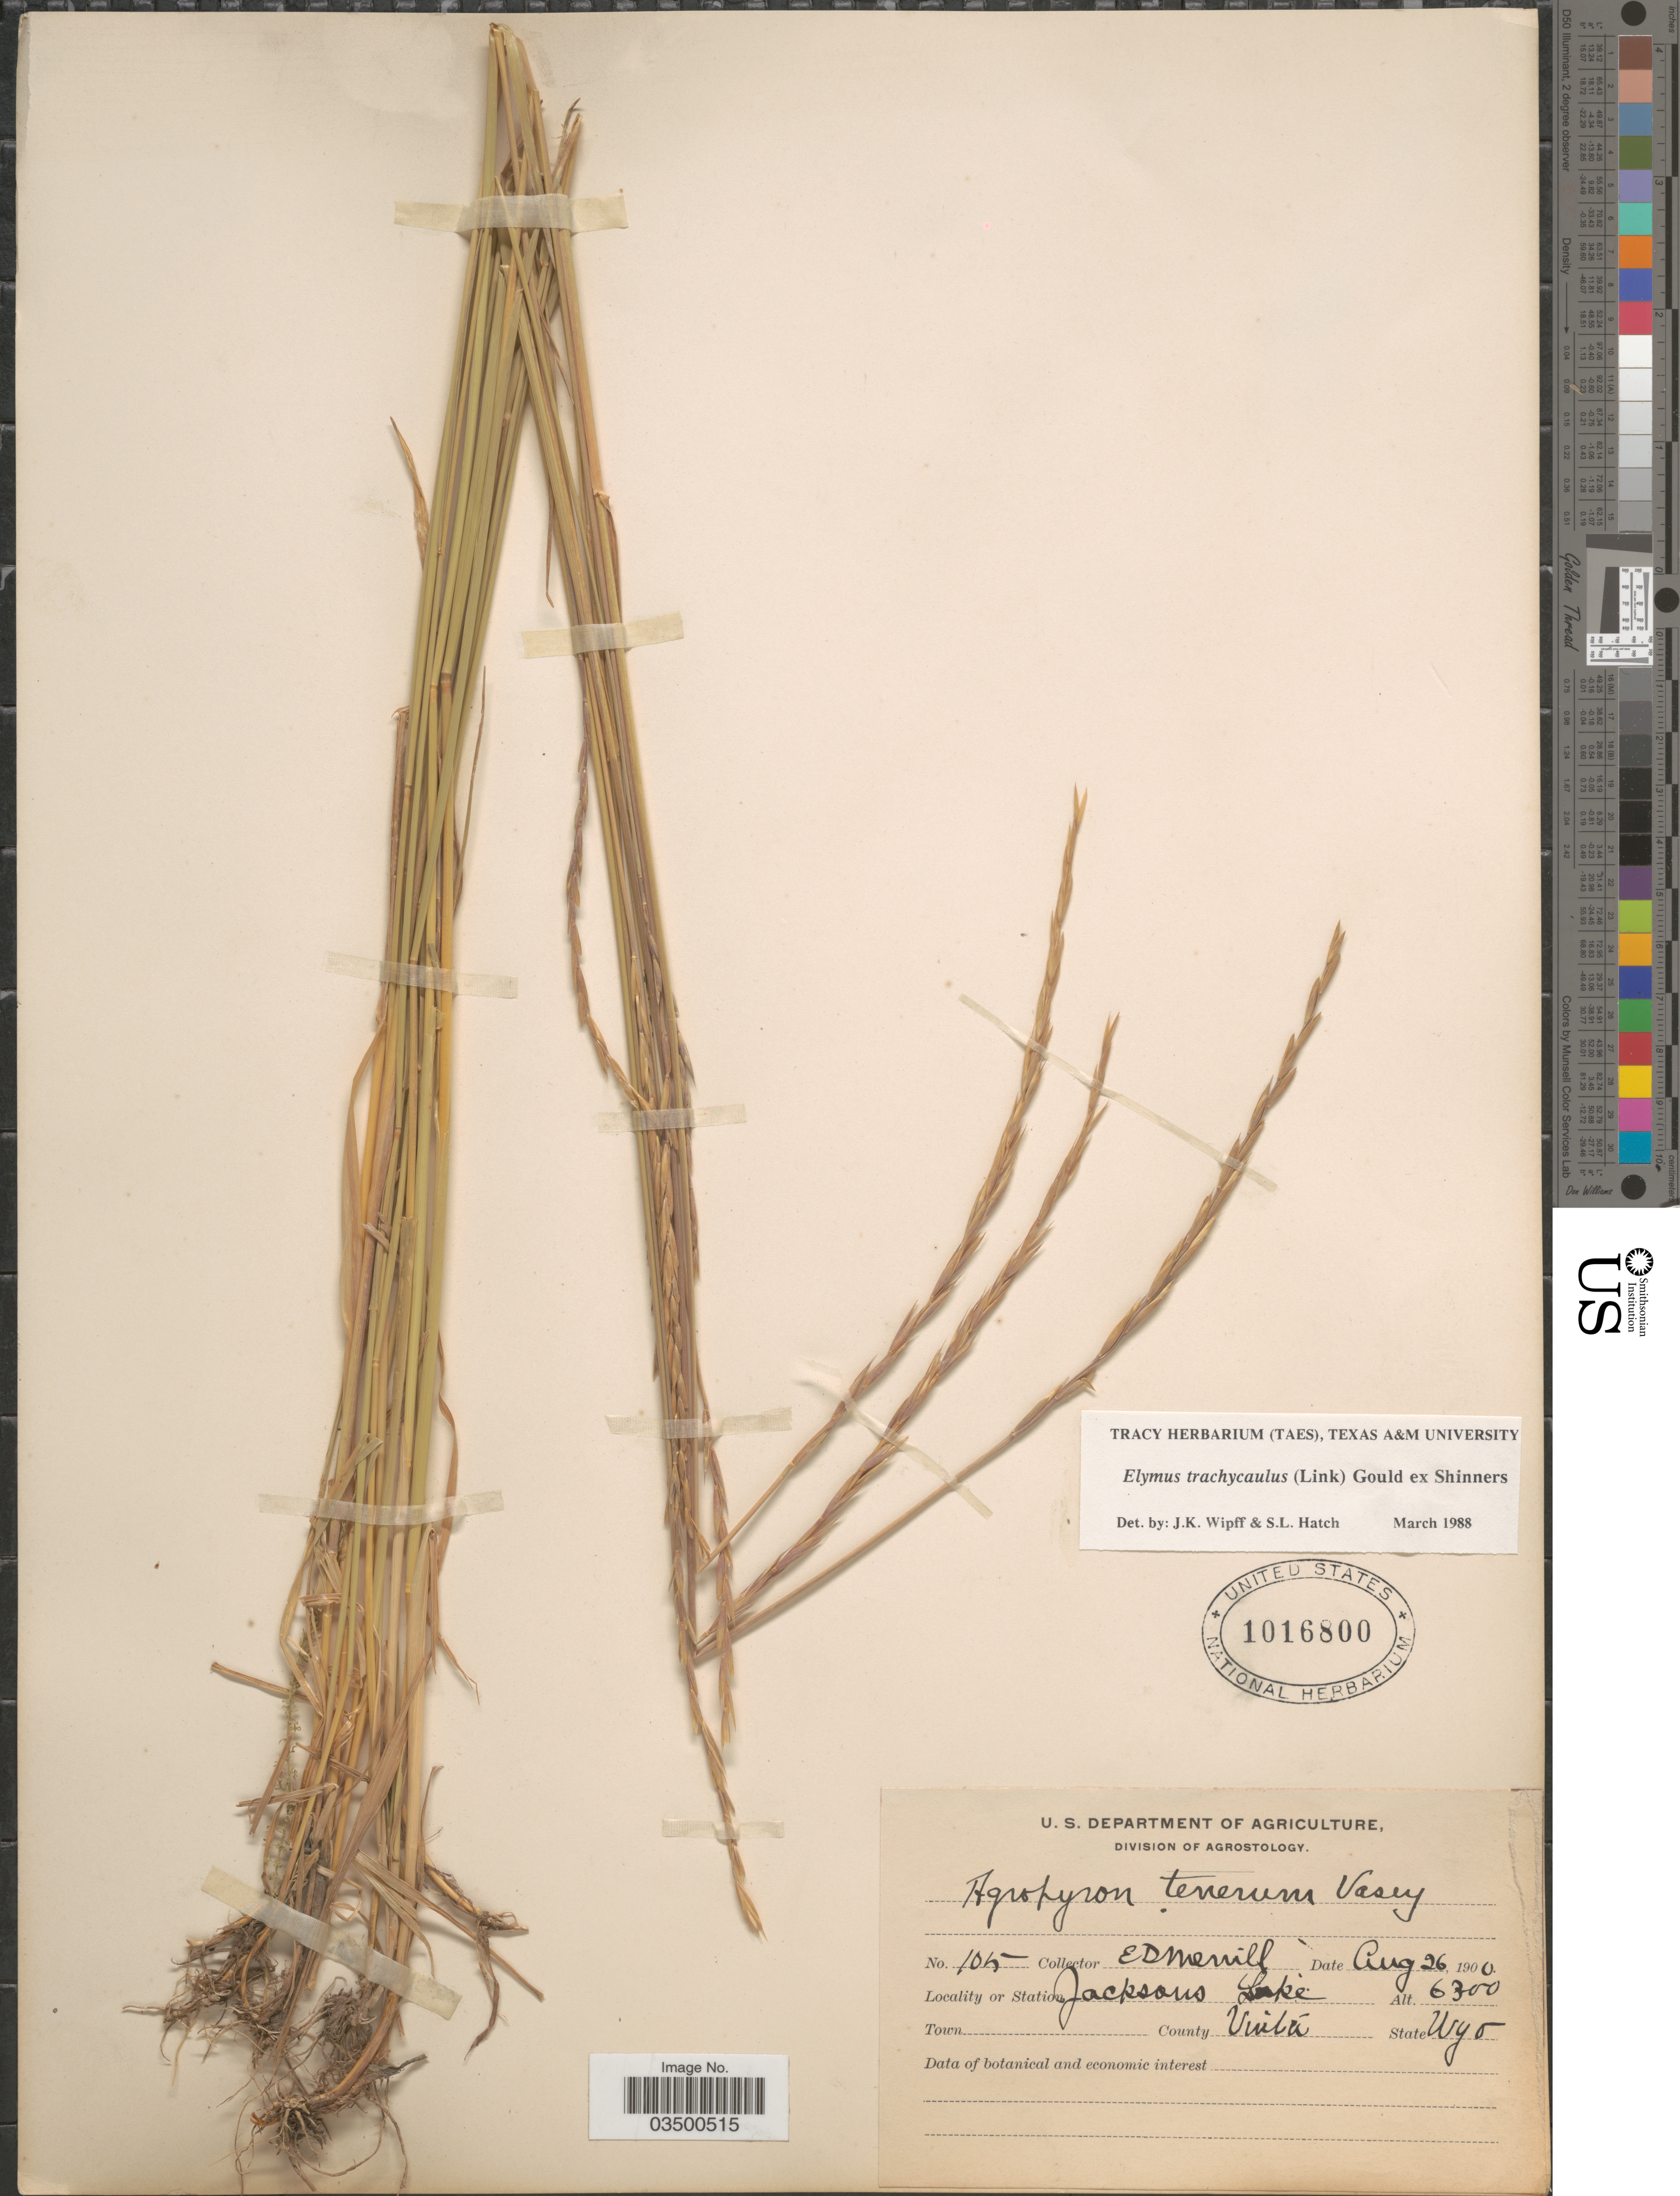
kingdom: Plantae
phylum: Tracheophyta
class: Liliopsida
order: Poales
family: Poaceae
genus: Elymus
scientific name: Elymus trachycaulus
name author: (Link) Gould ex Shinners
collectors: E. D. Merrill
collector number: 105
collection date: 1900-08-26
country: United States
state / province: Wyoming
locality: Jacksons Lake. County Uinta.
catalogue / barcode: US 1016800